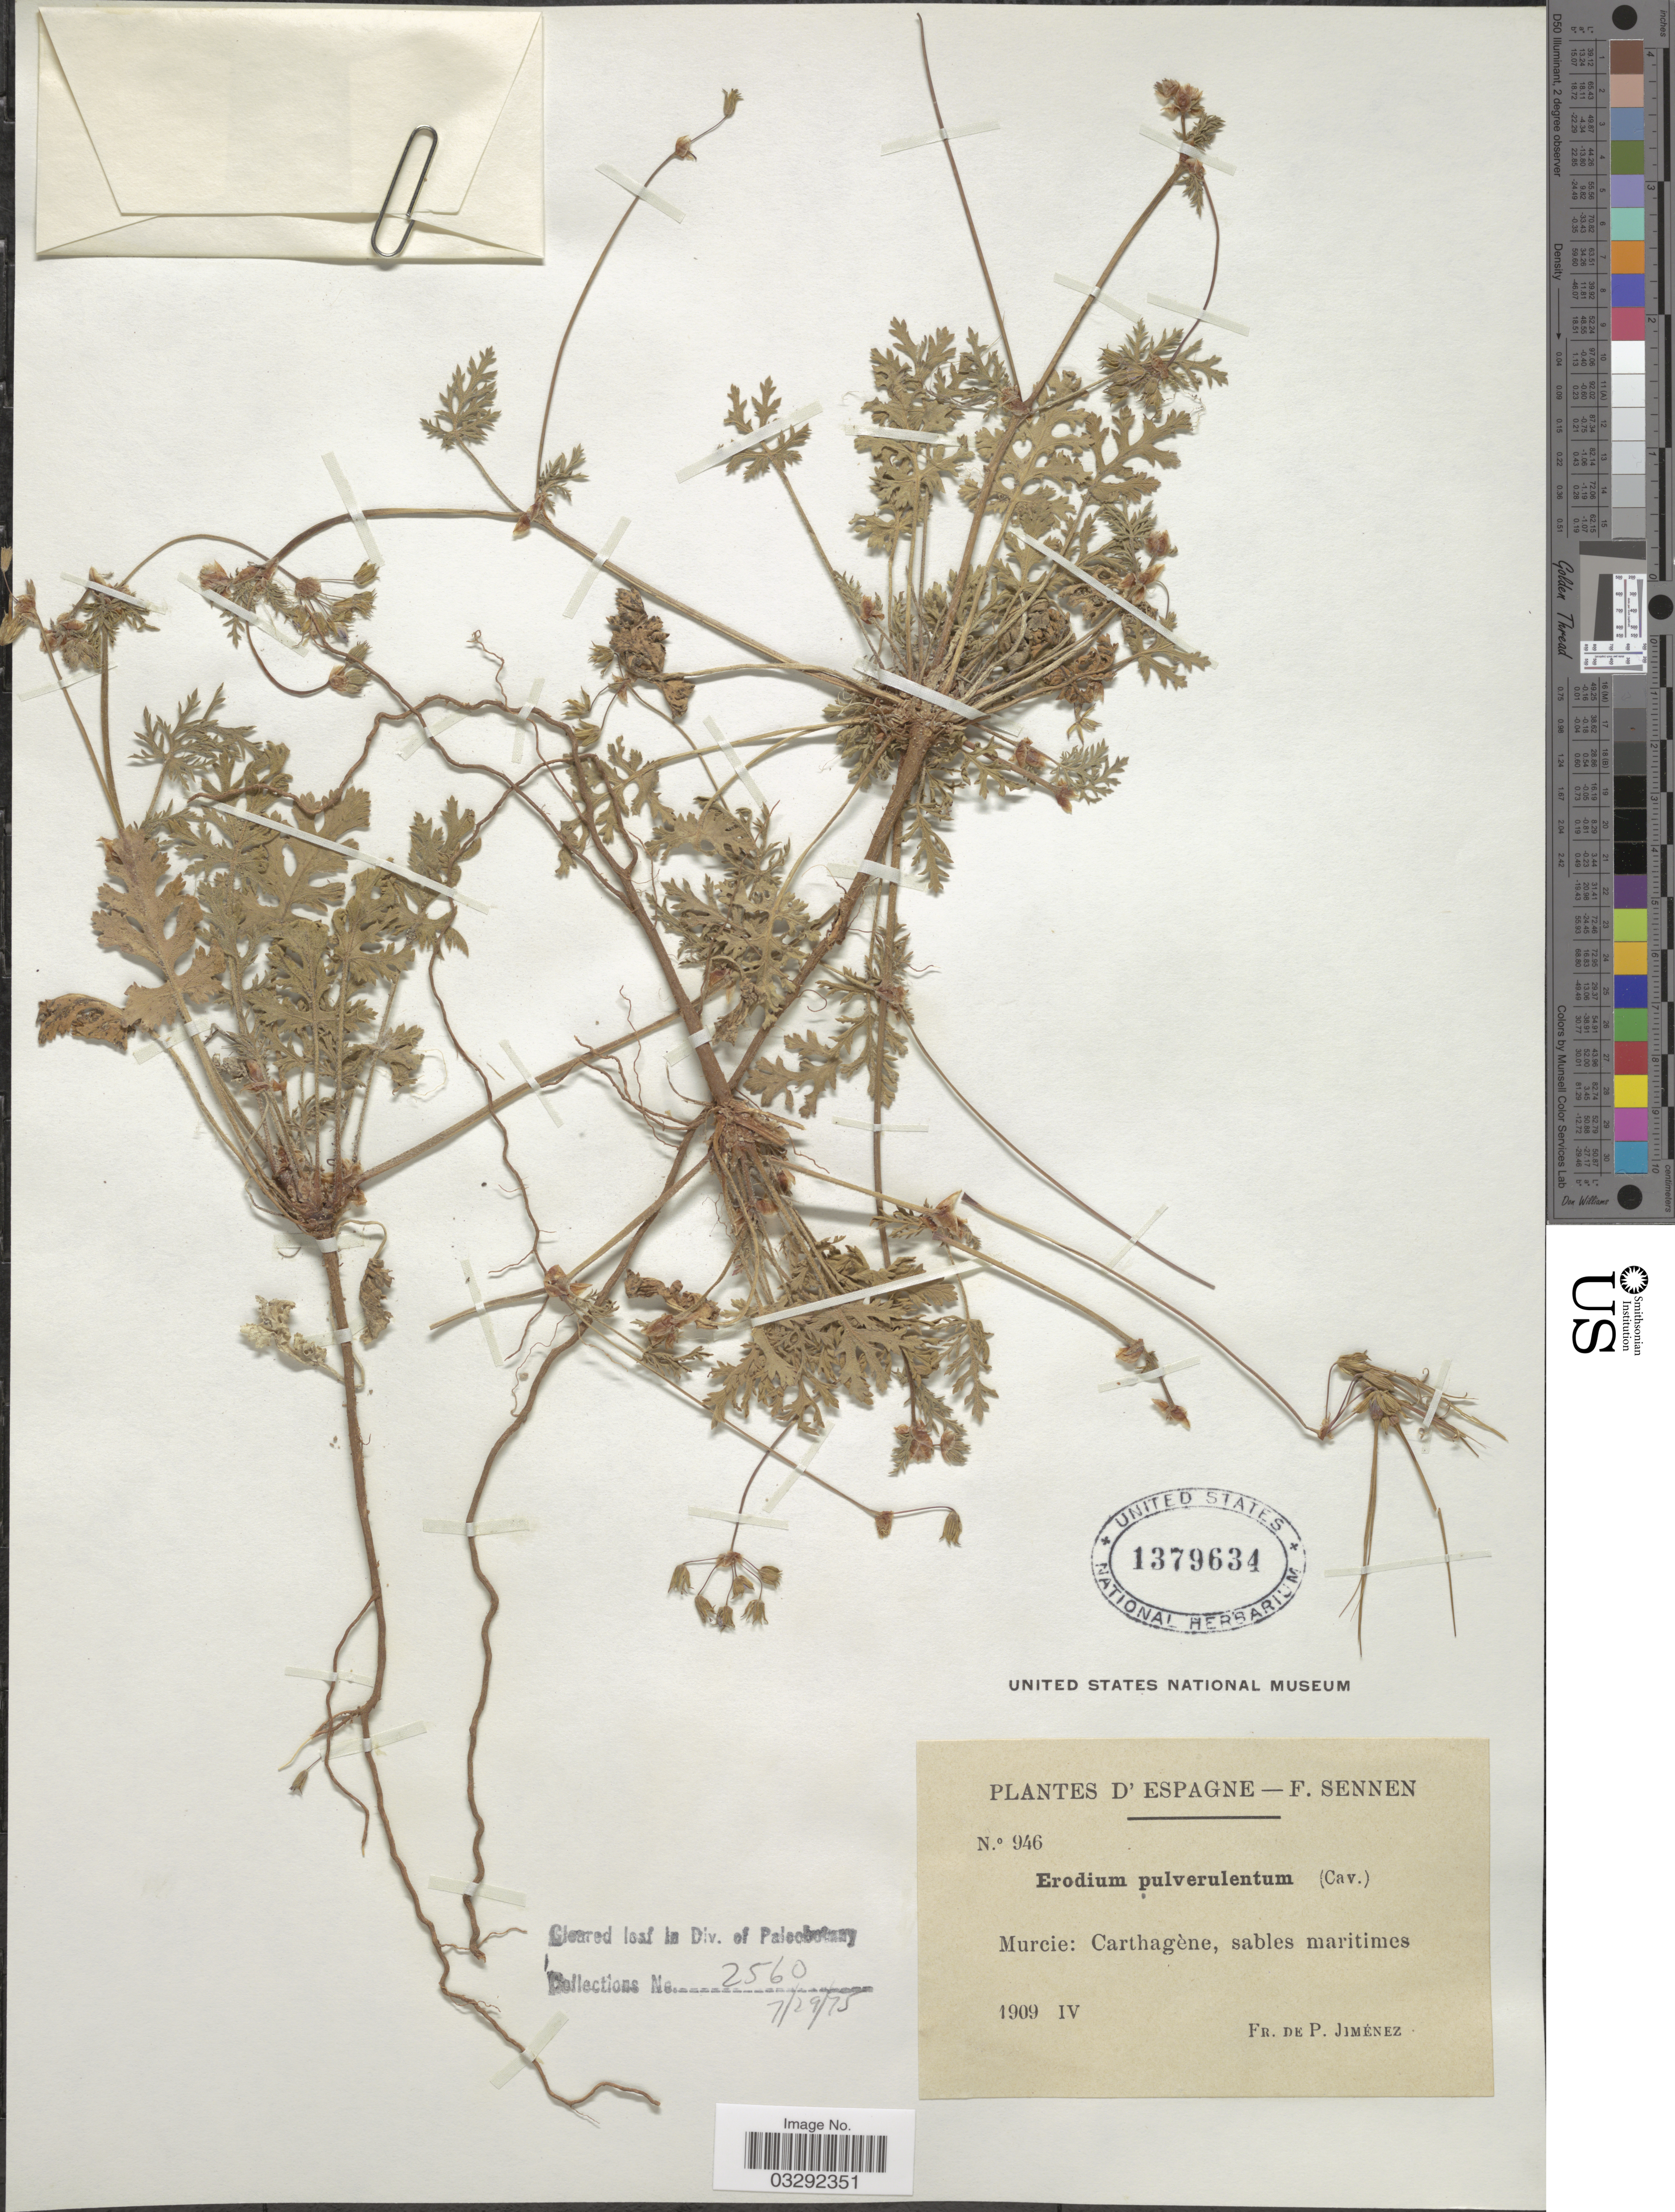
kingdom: Plantae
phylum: Tracheophyta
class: Magnoliopsida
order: Geraniales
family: Geraniaceae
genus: Erodium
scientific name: Erodium pulverulentum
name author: Willd.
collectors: F. Jimenez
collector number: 946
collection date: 1909-04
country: Spain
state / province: Murcia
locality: Espagne. Murcie: Carthagène, sables maritimes.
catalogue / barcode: US 1379634